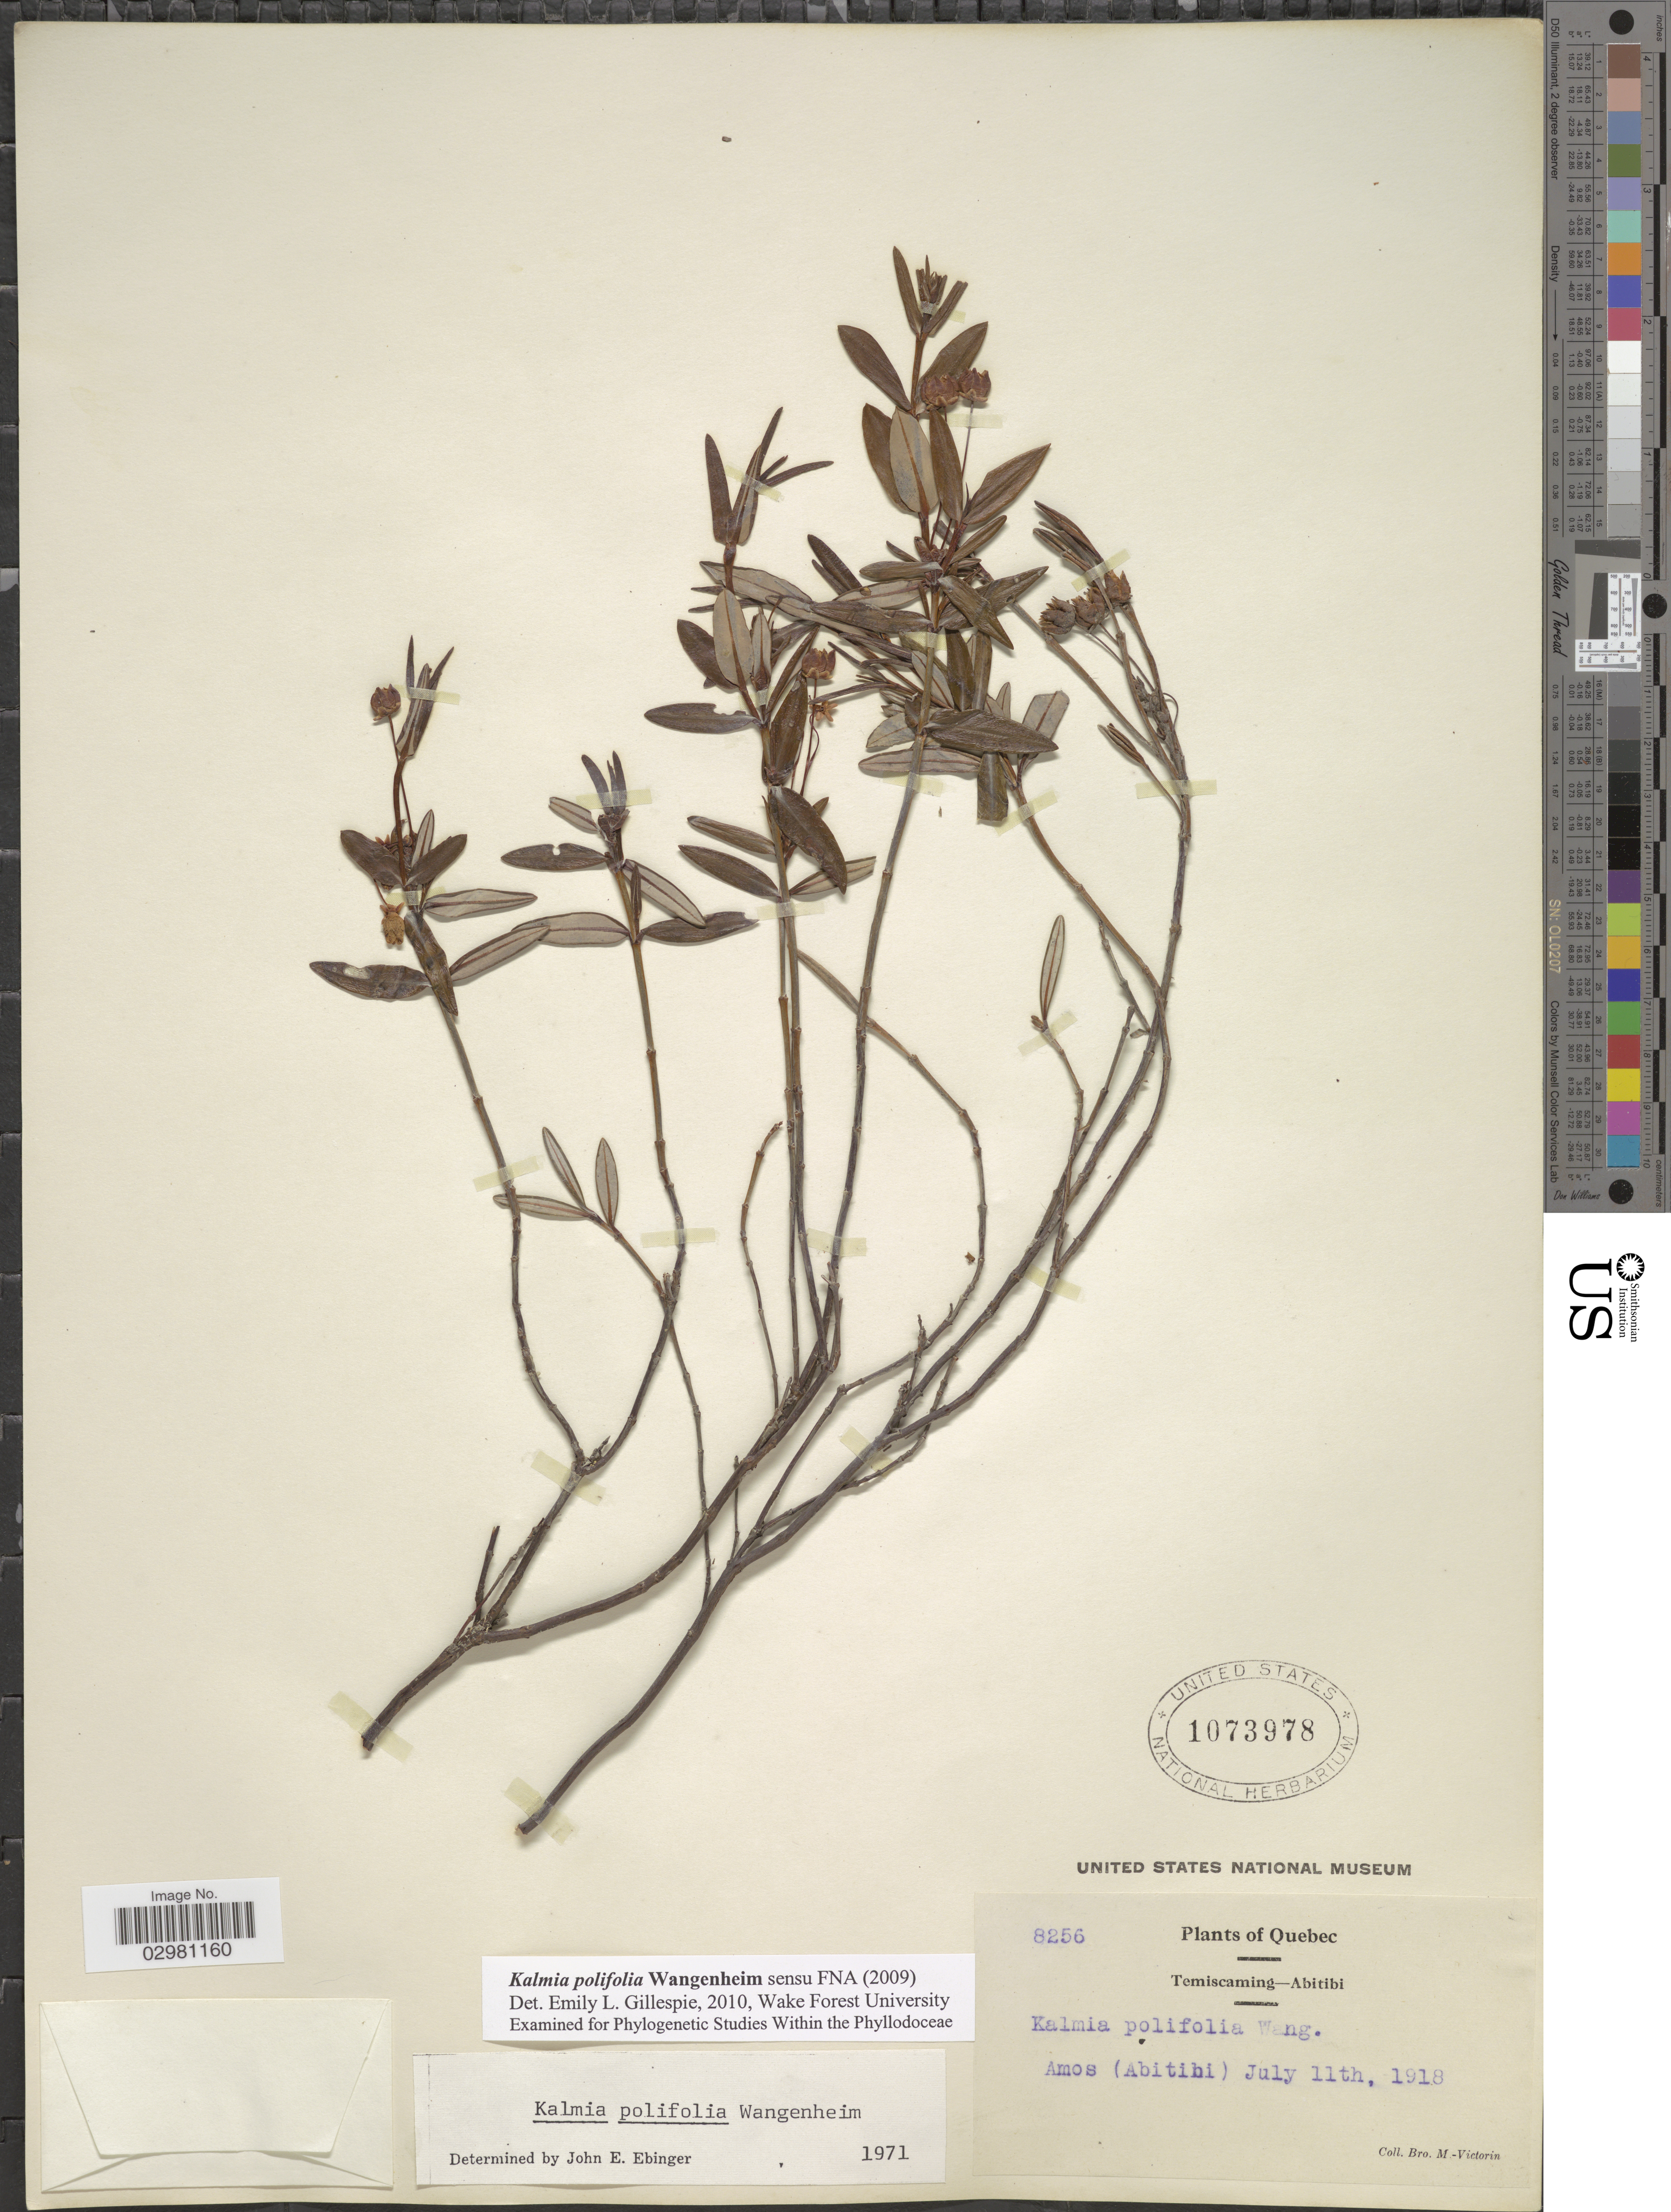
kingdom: Plantae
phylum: Tracheophyta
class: Magnoliopsida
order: Ericales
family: Ericaceae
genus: Kalmia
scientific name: Kalmia polifolia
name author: Wangenh.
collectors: Bro. M. Victoria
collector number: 8256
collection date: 1918-07-11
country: Canada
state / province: Quebec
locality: Temiscaming-Abitibi. Amos (Abitibi).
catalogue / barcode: US 1073978